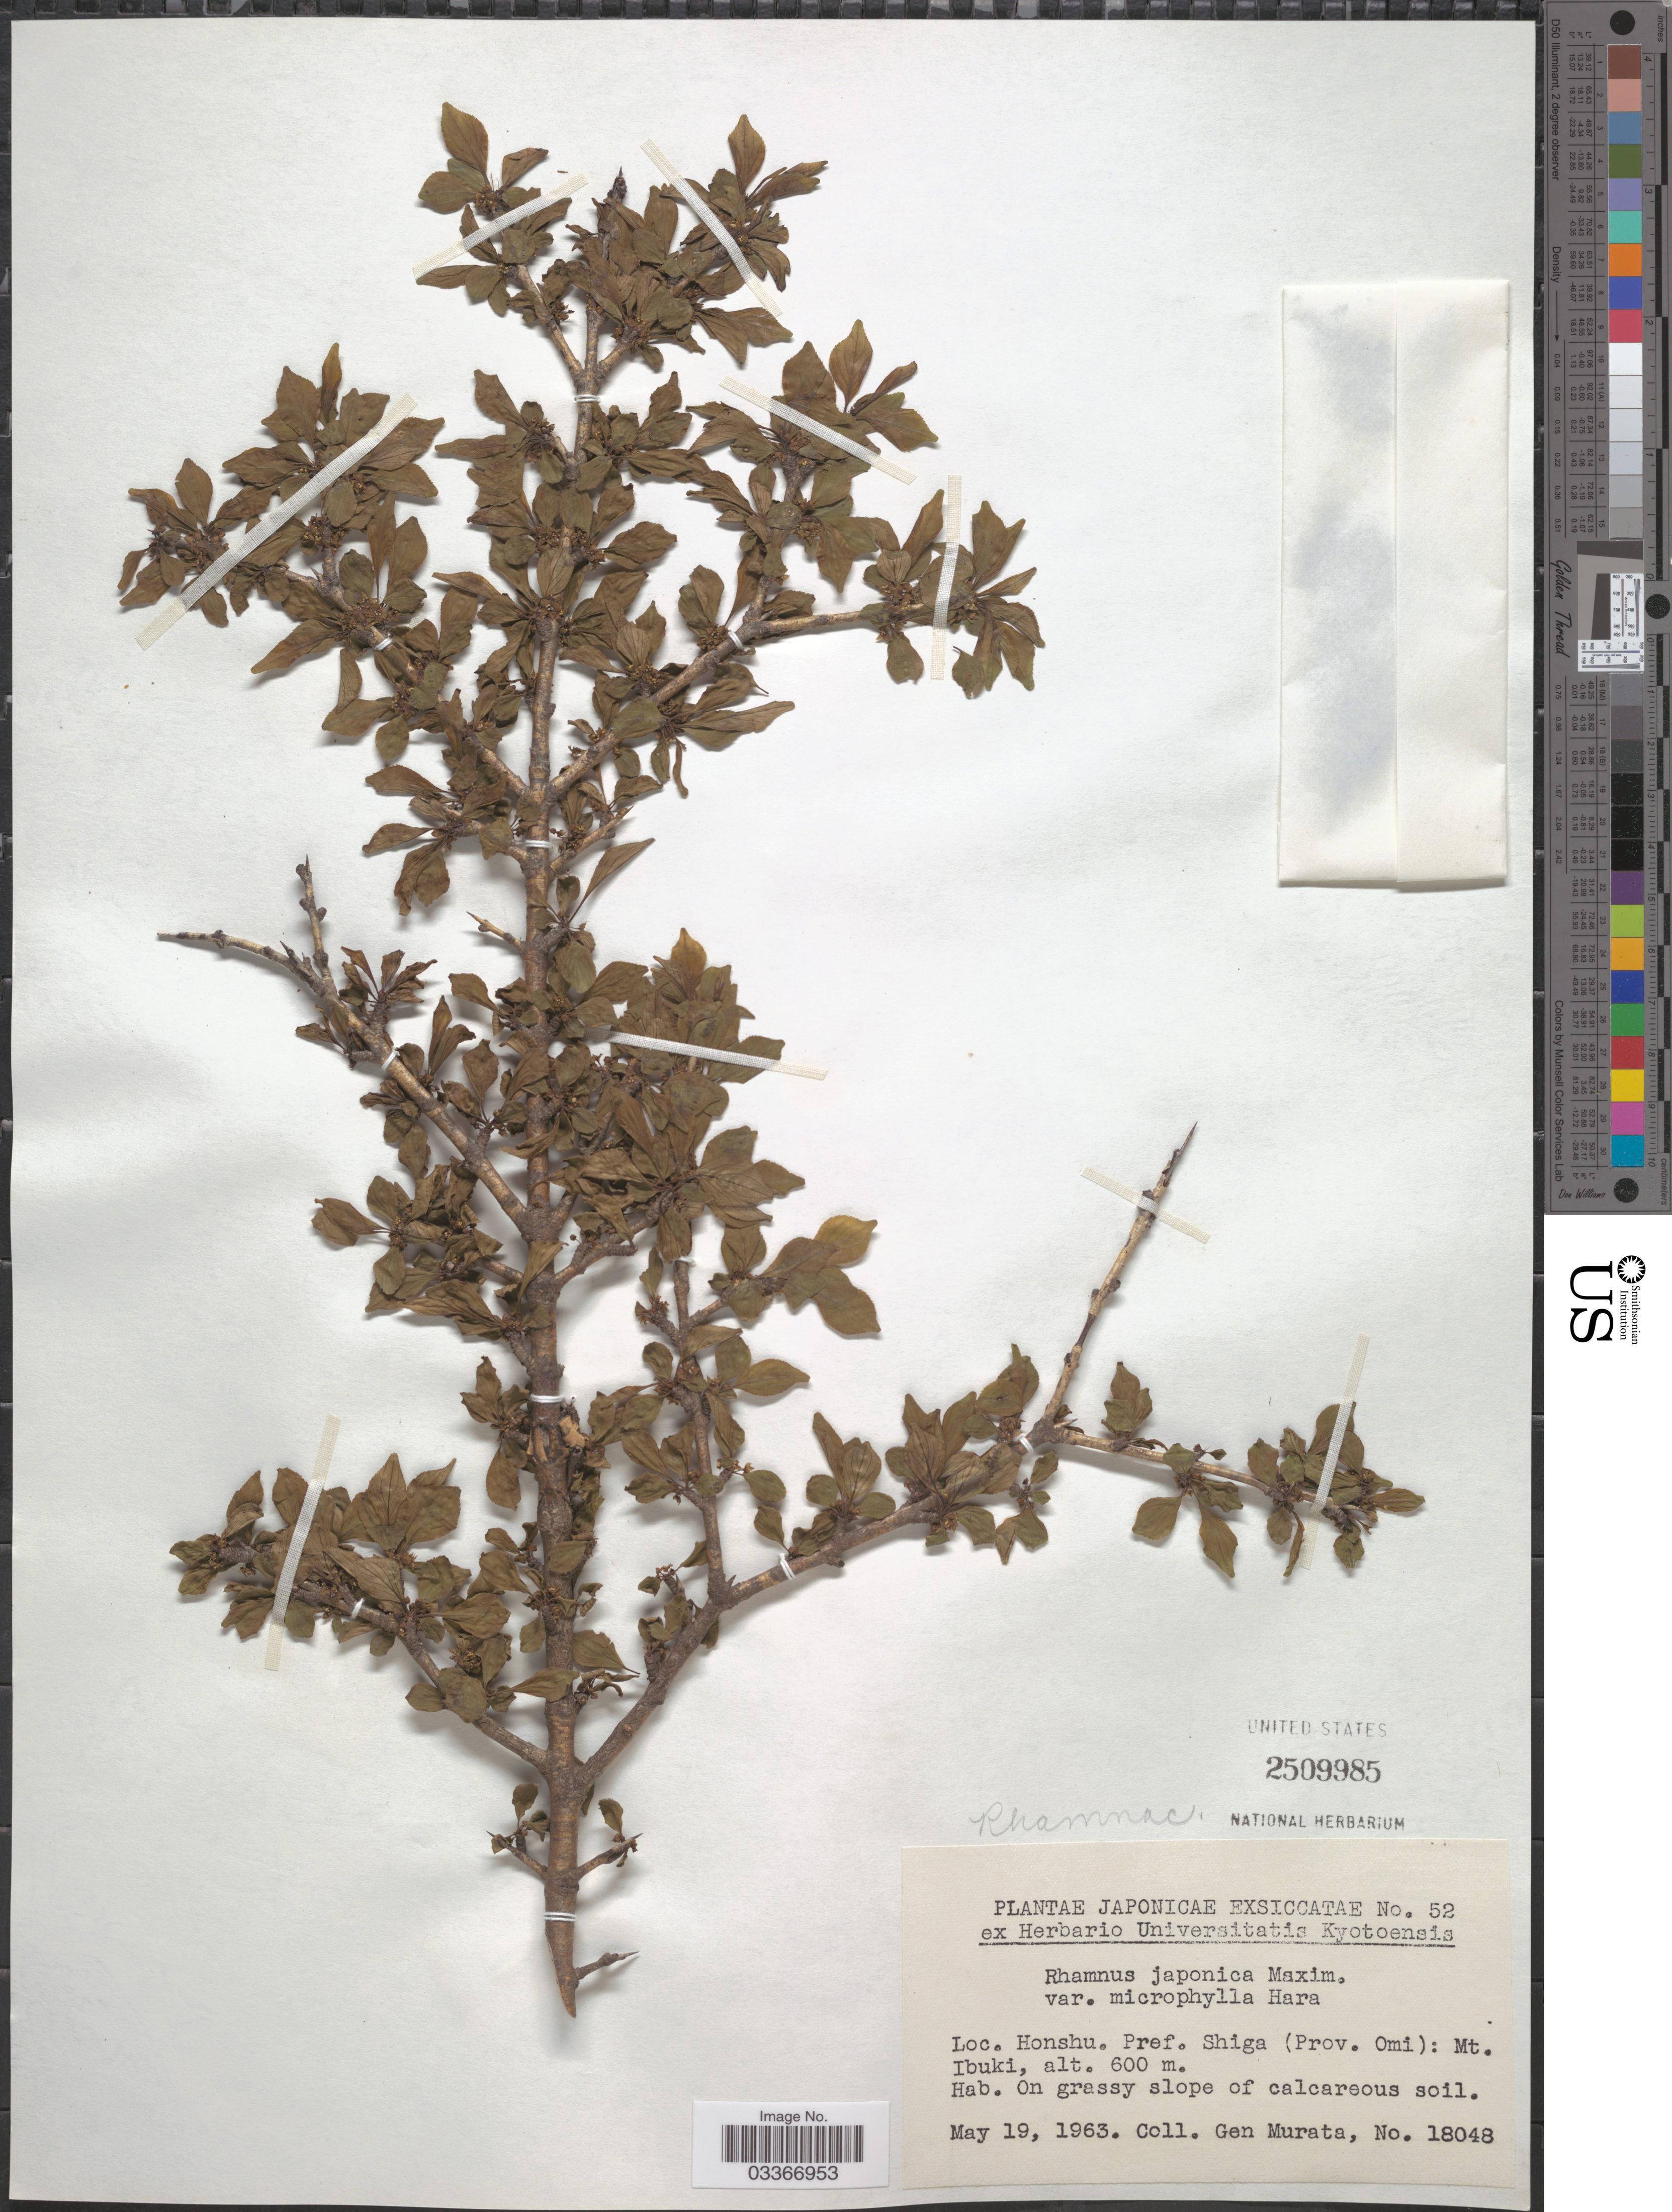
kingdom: Plantae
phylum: Tracheophyta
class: Magnoliopsida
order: Rosales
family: Rhamnaceae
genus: Rhamnus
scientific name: Rhamnus japonica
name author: Maxim.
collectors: G. Murata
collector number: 18048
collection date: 1963-05-19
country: Japan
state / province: Siga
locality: Honshu. Pref. Shiga (Prov. Omi): Mt. Ibuki.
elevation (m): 600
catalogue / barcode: US 2509985